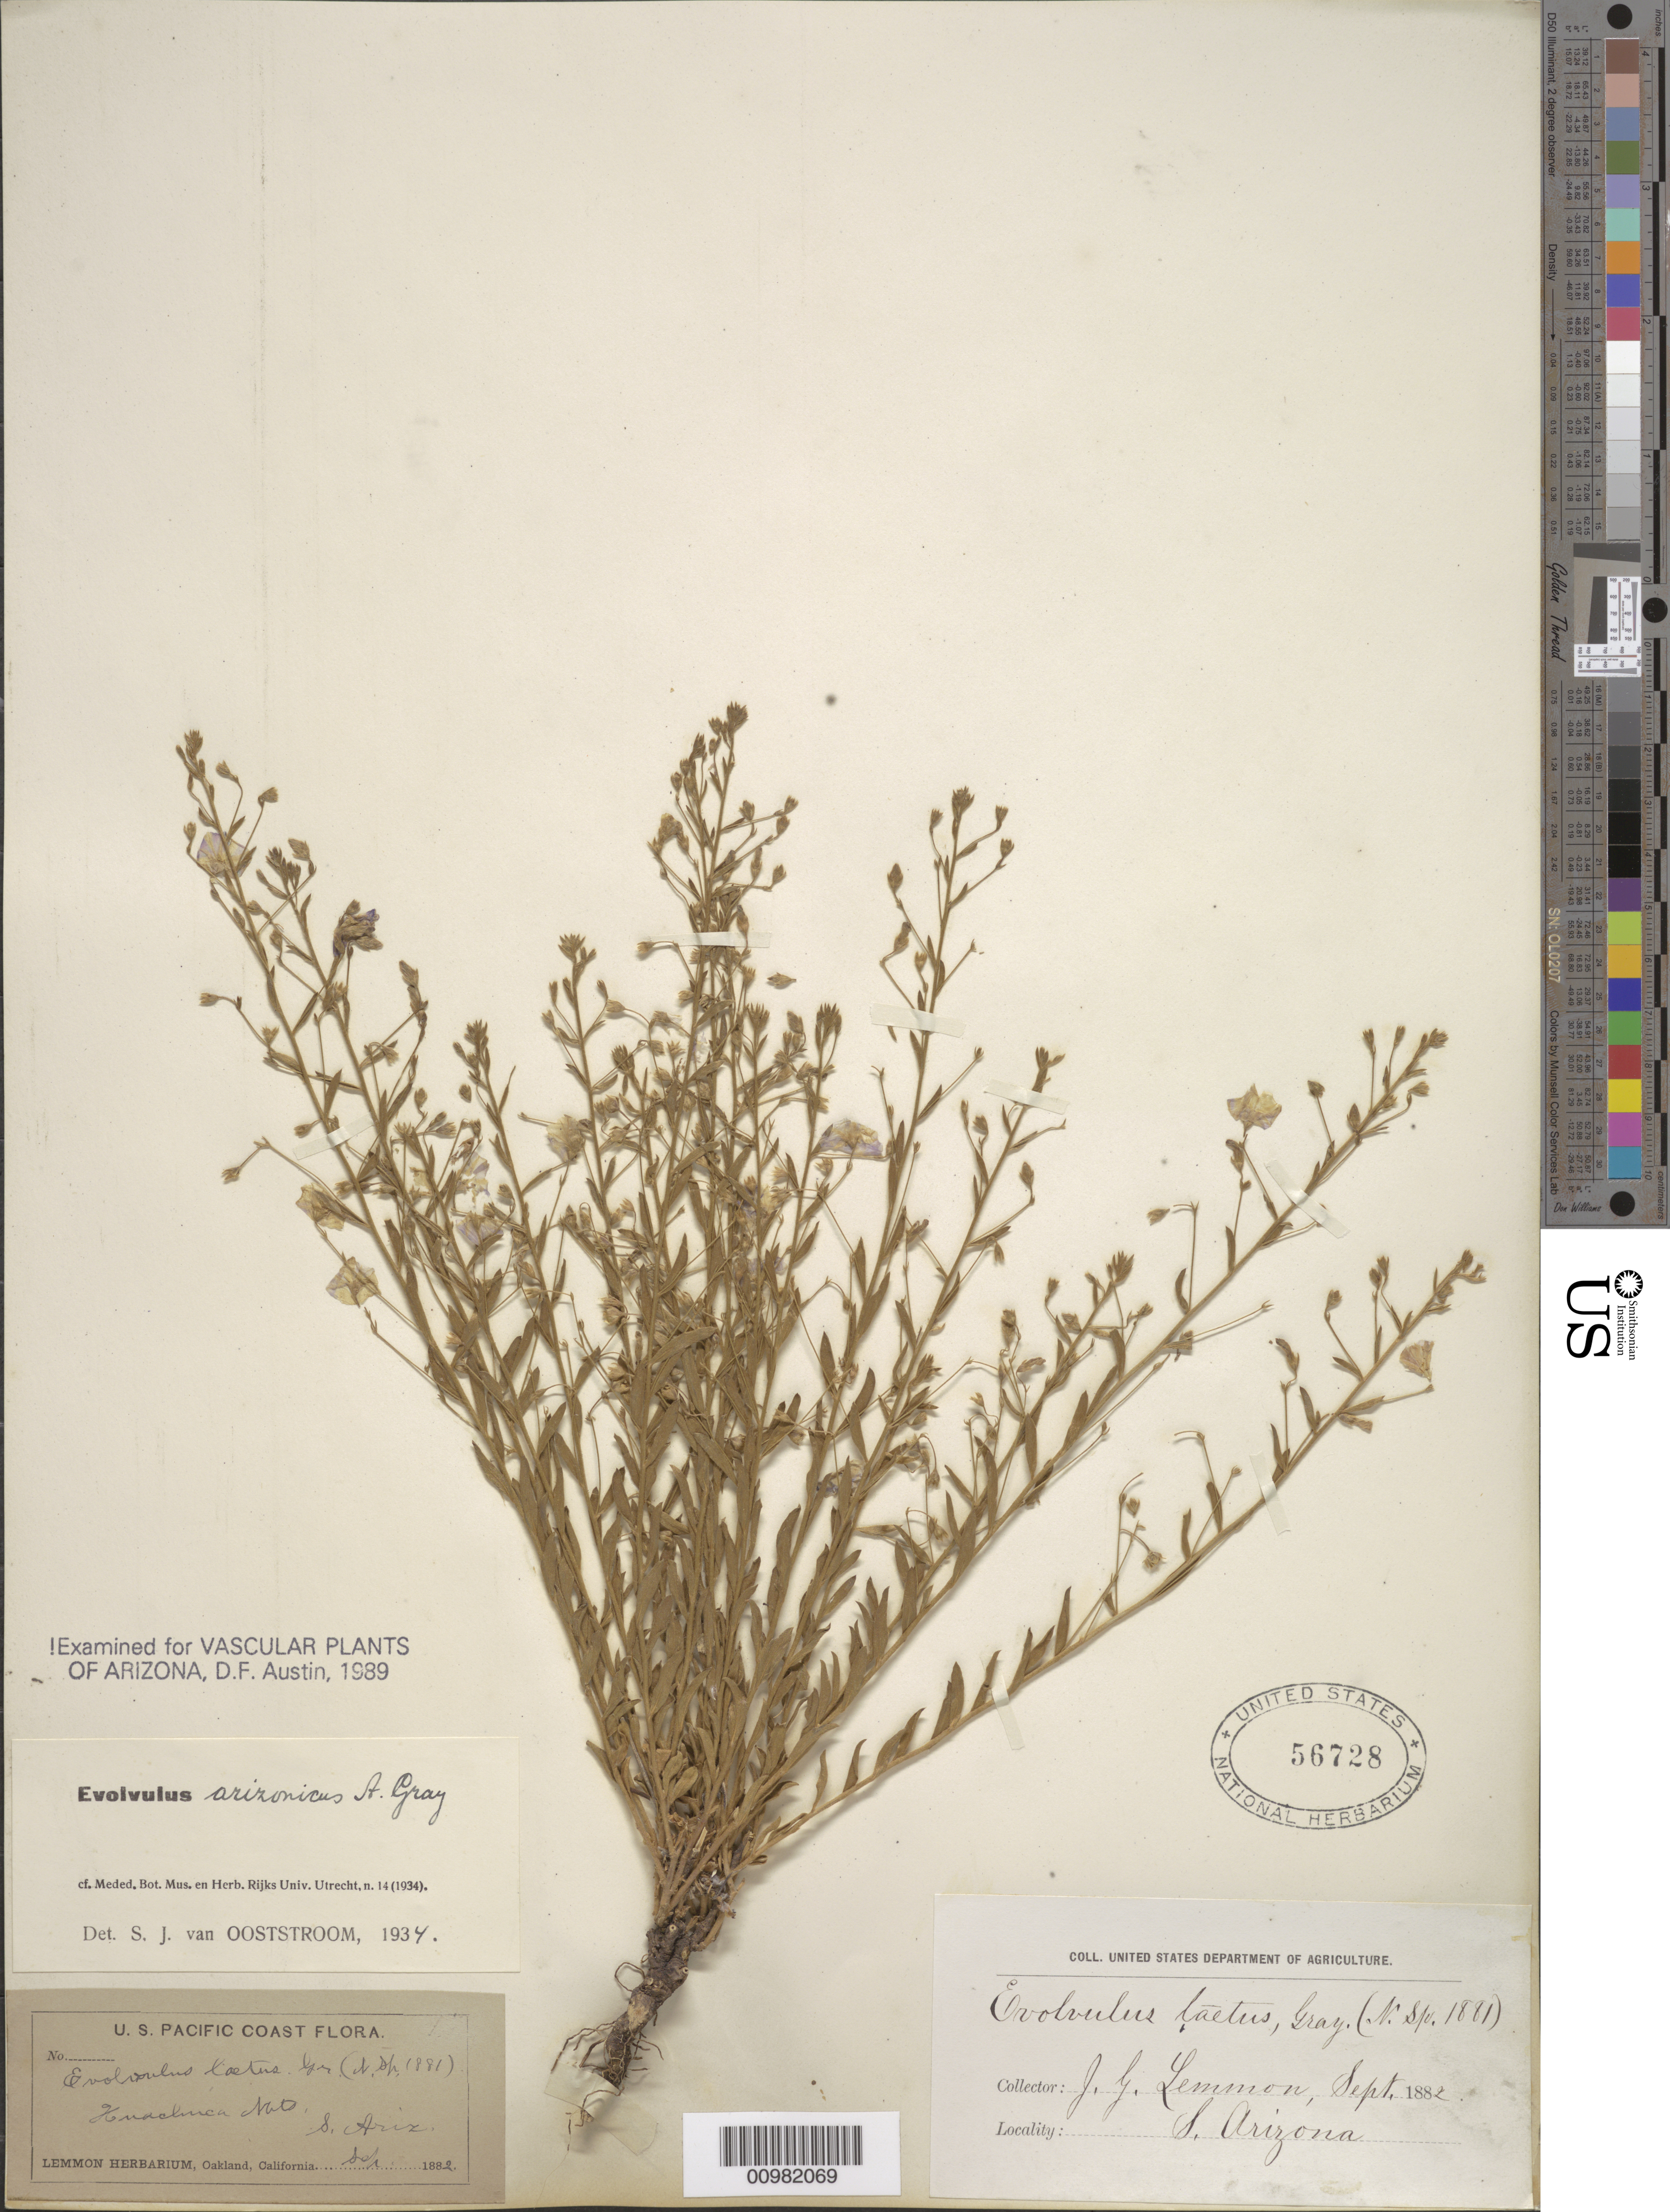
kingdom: Plantae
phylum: Tracheophyta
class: Magnoliopsida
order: Solanales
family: Convolvulaceae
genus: Evolvulus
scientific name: Evolvulus arizonicus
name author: A. Gray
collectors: J. G. Lemmon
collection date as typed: Sep 1882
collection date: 1882-09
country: United States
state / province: Arizona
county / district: Cochise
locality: Huachuca Mts.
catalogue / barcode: US 56728